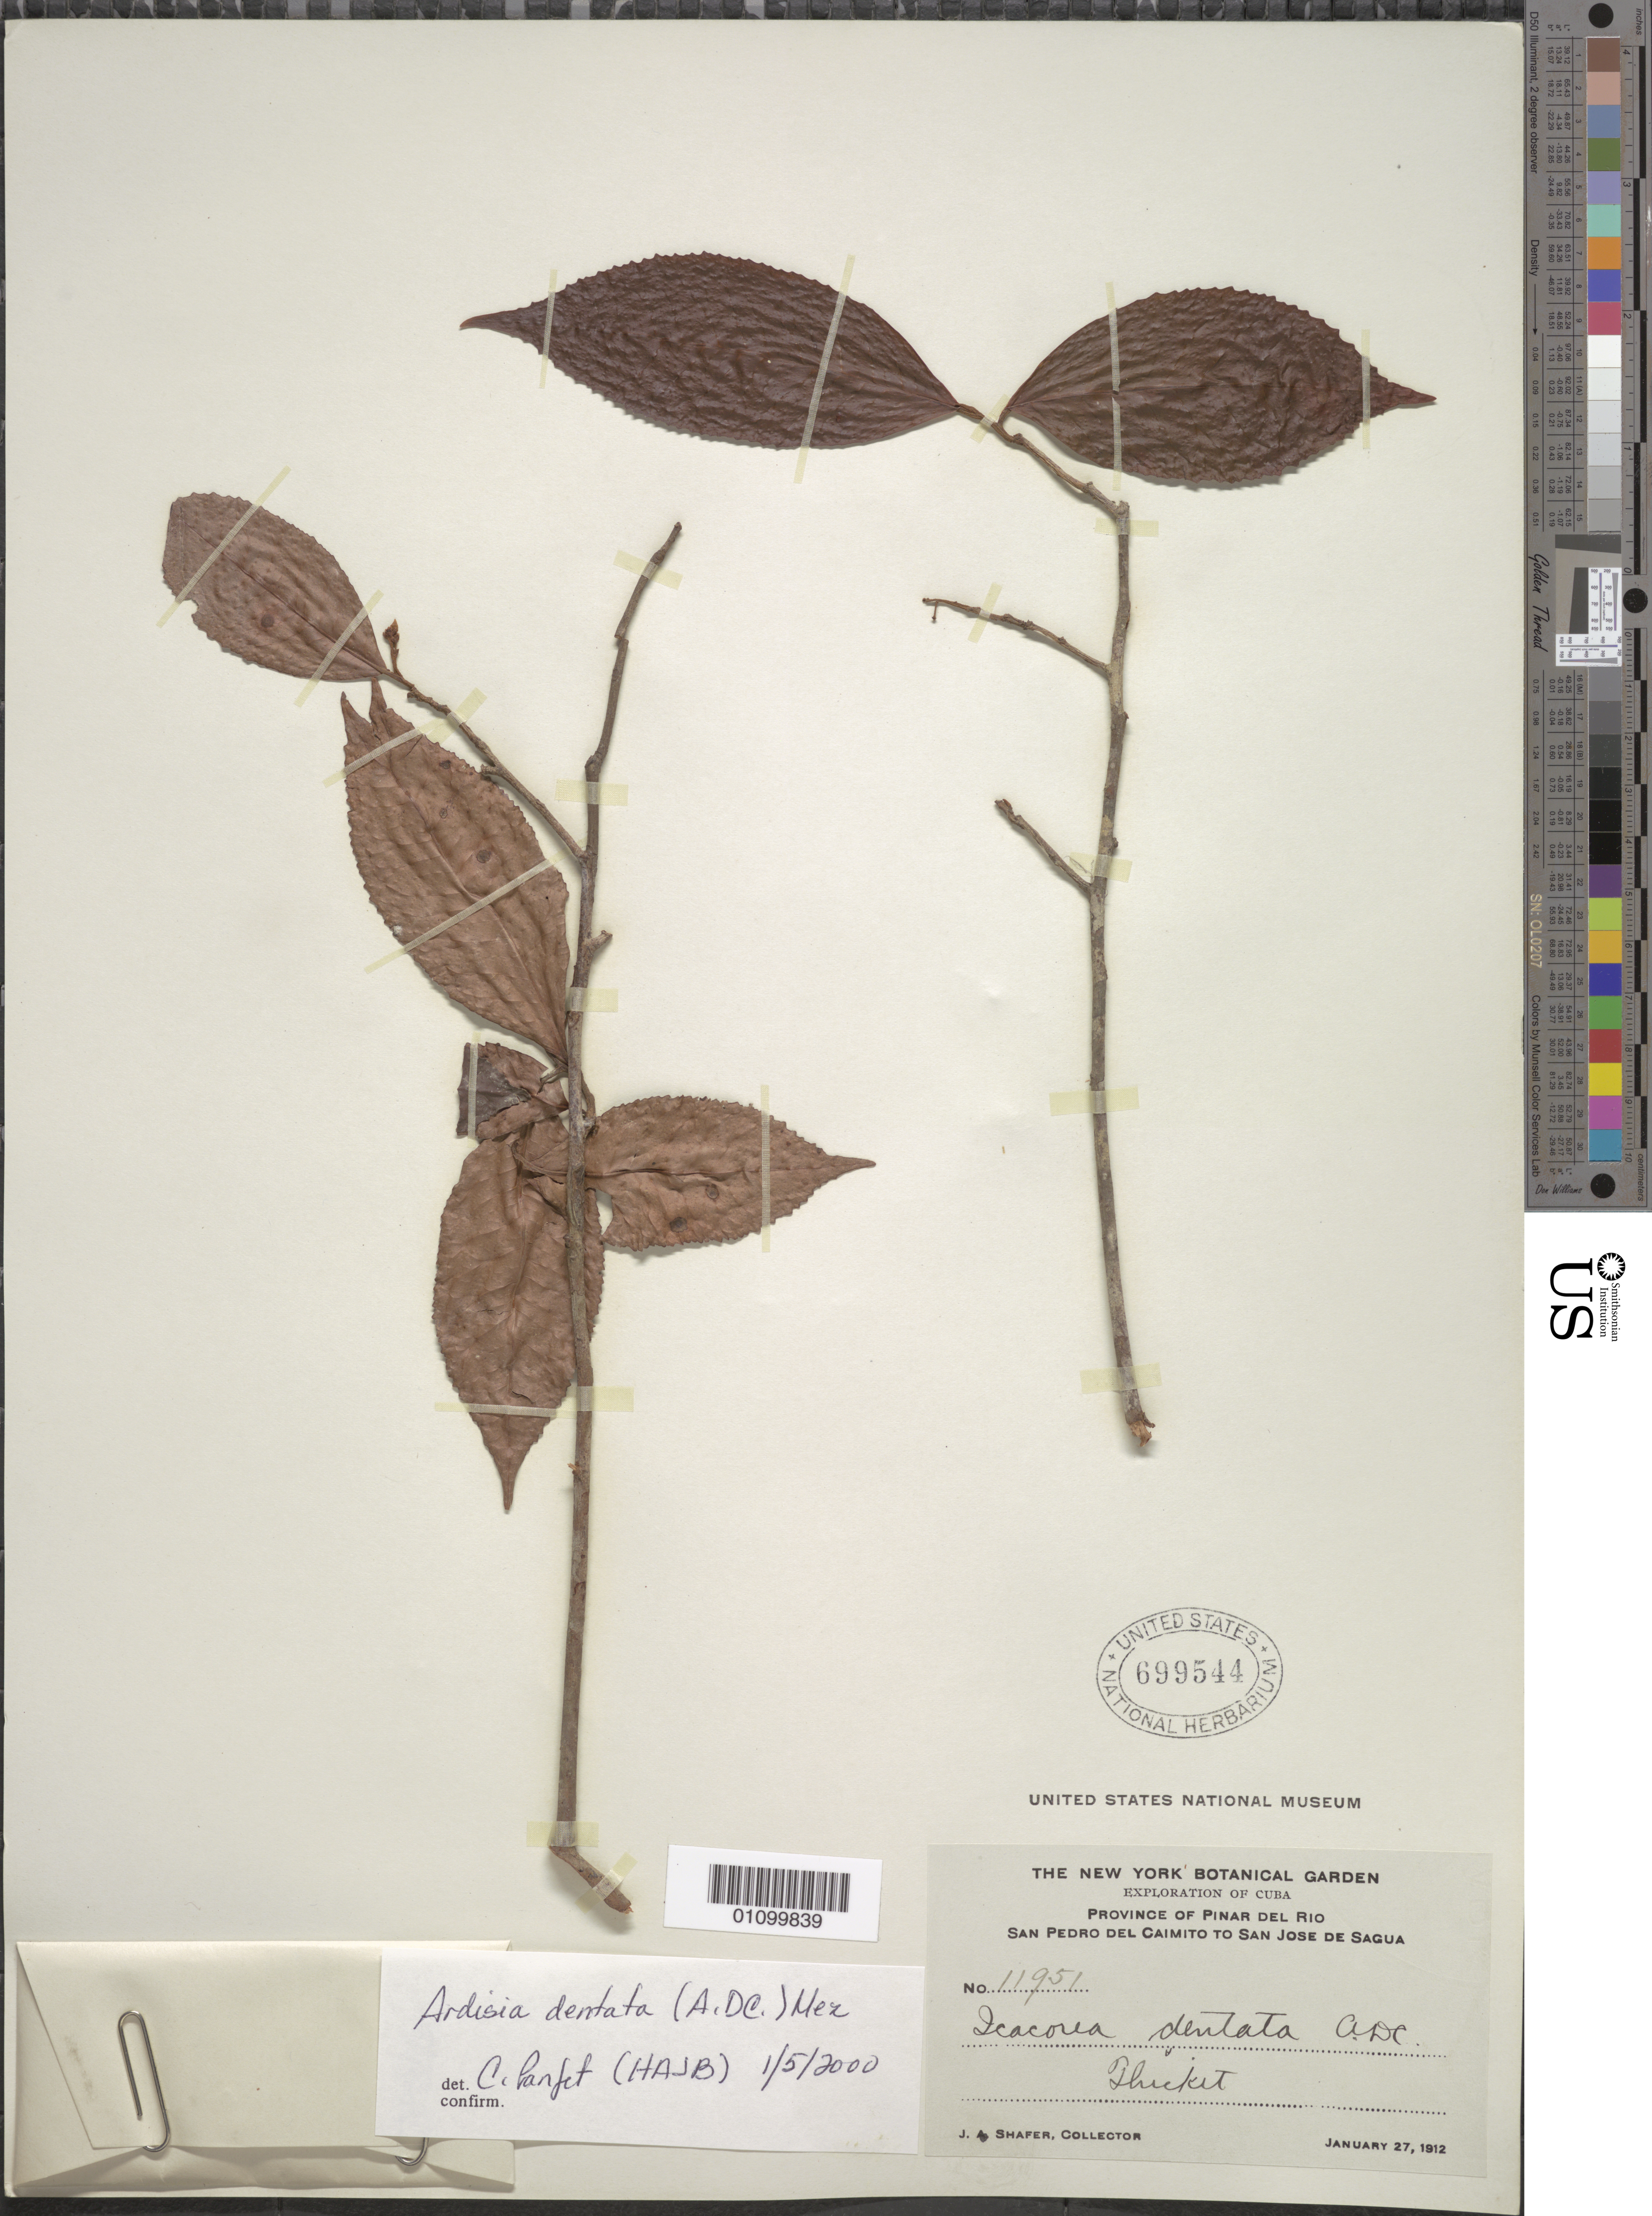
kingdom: Plantae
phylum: Tracheophyta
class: Magnoliopsida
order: Ericales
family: Primulaceae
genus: Ardisia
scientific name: Ardisia dentata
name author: (A. DC.) Mez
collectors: J. A. Shafer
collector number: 11951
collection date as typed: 27 Jan 1912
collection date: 1912-01-27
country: Cuba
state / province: Pinar del Rio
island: Cuba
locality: San Pedro Caimito to San Jose de Sagua Thicket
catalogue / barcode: US 699544